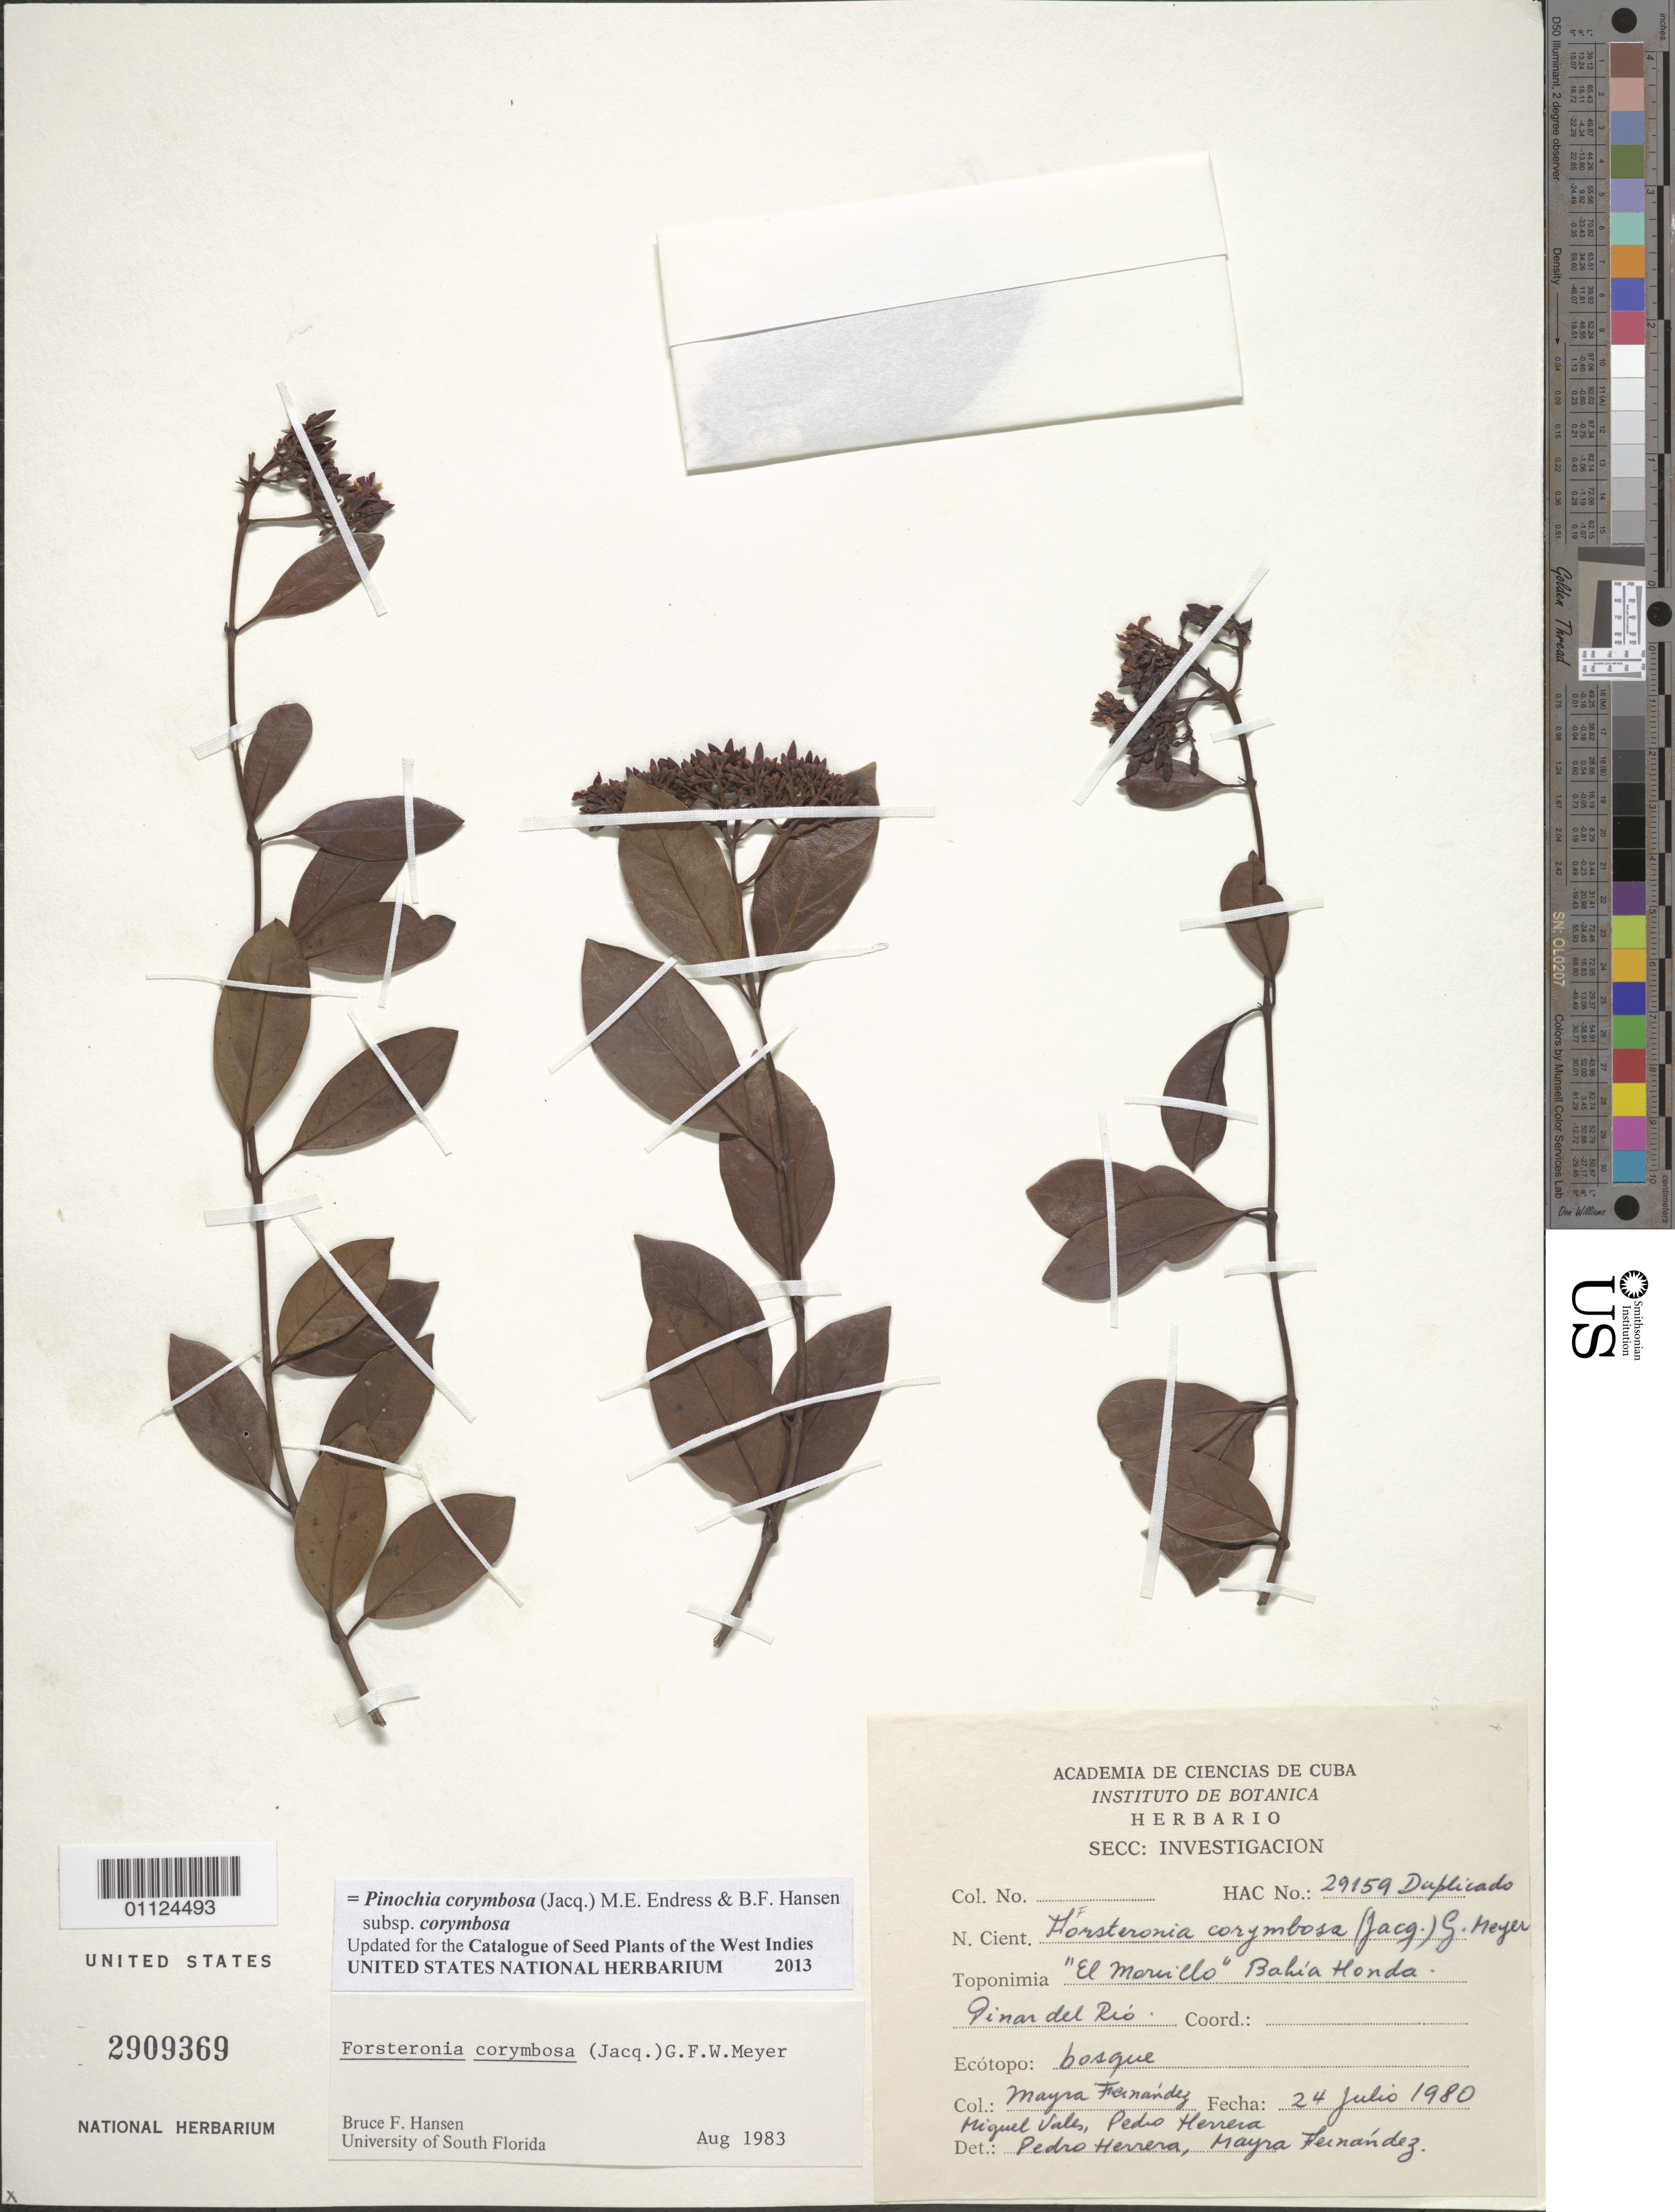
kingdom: Plantae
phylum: Tracheophyta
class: Magnoliopsida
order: Gentianales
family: Apocynaceae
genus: Pinochia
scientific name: Pinochia corymbosa subsp. corymbosa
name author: (Jacq.) M.E. Endress & B.F. Hansen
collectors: M. Fernandez, P. P. & M. Vales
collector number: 29159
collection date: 1980-07-24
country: Cuba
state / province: Pinar del Rio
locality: "El Morillo" Bahia Honda.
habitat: Bosque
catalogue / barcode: US 2909369